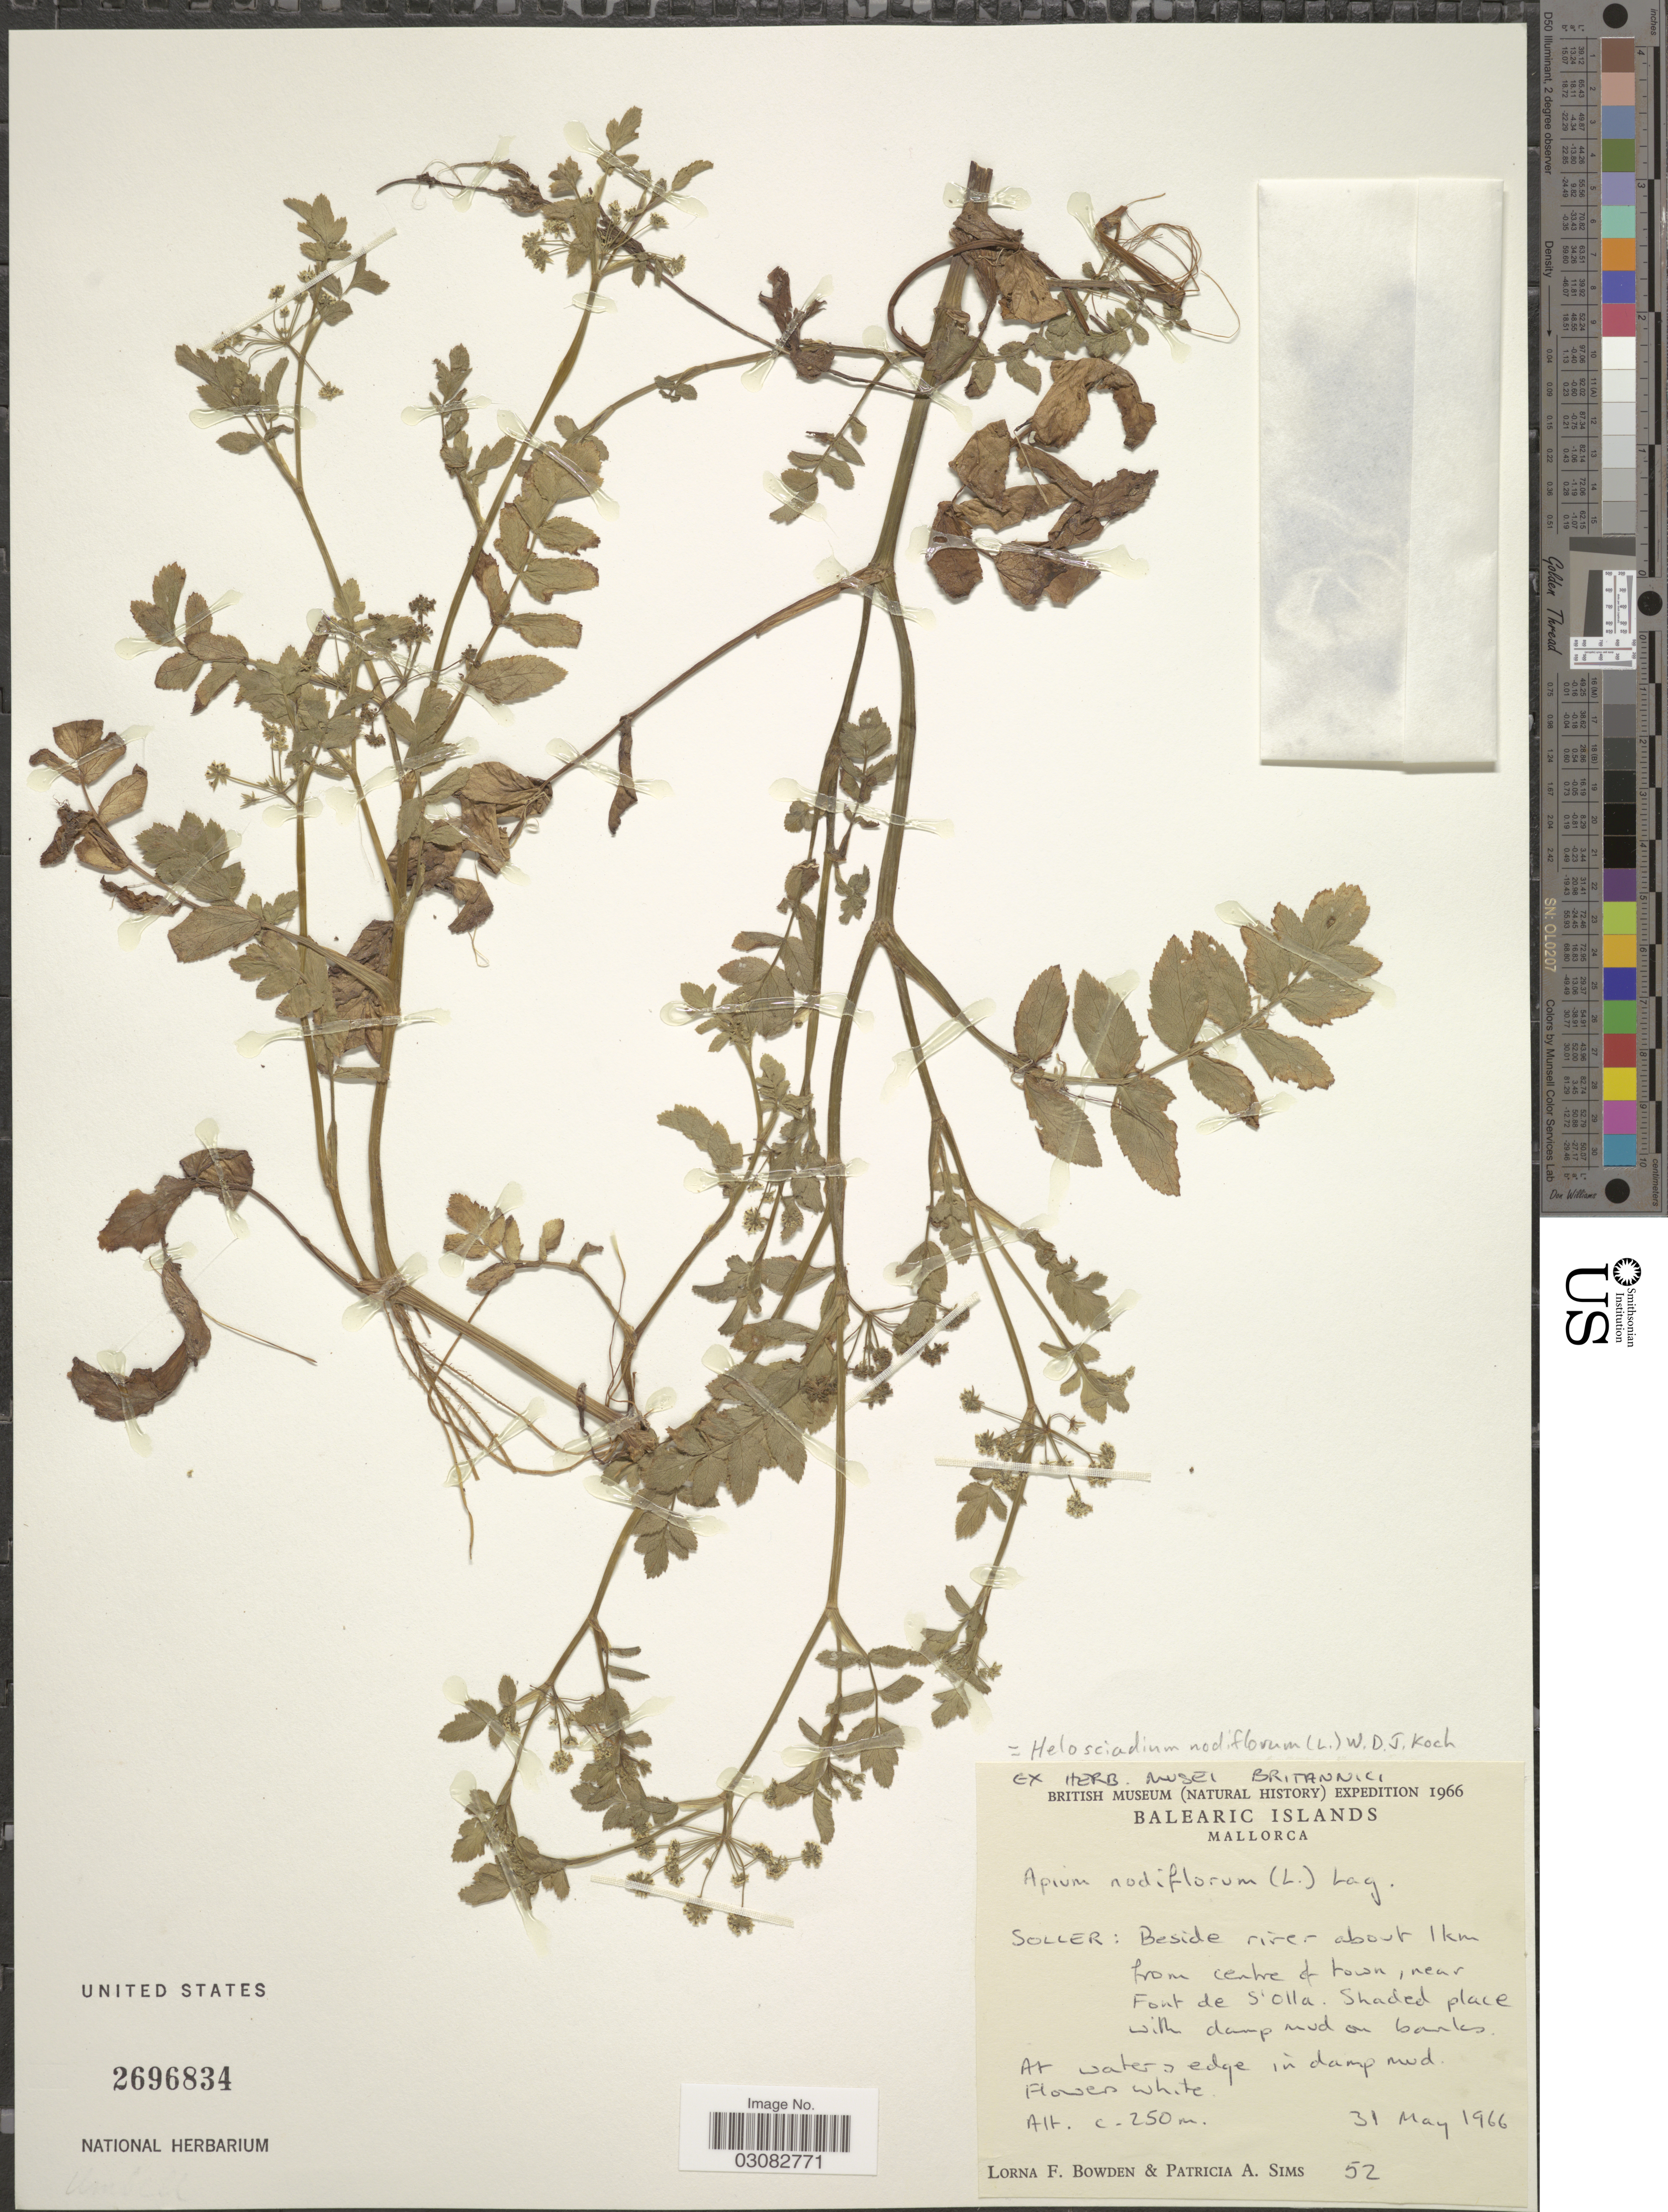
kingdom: Plantae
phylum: Tracheophyta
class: Magnoliopsida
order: Apiales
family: Apiaceae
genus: Apium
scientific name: Apium nodiflorum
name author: (L.) Lag.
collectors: L. F. Bowden & P. A. Sims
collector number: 52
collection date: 1966-05-31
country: Spain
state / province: Islas Baleares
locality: Balearic Islands. Mallorca. Soller: Beside river about 1 km from centre of town, near Font de S'olla.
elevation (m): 250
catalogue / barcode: US 2696834